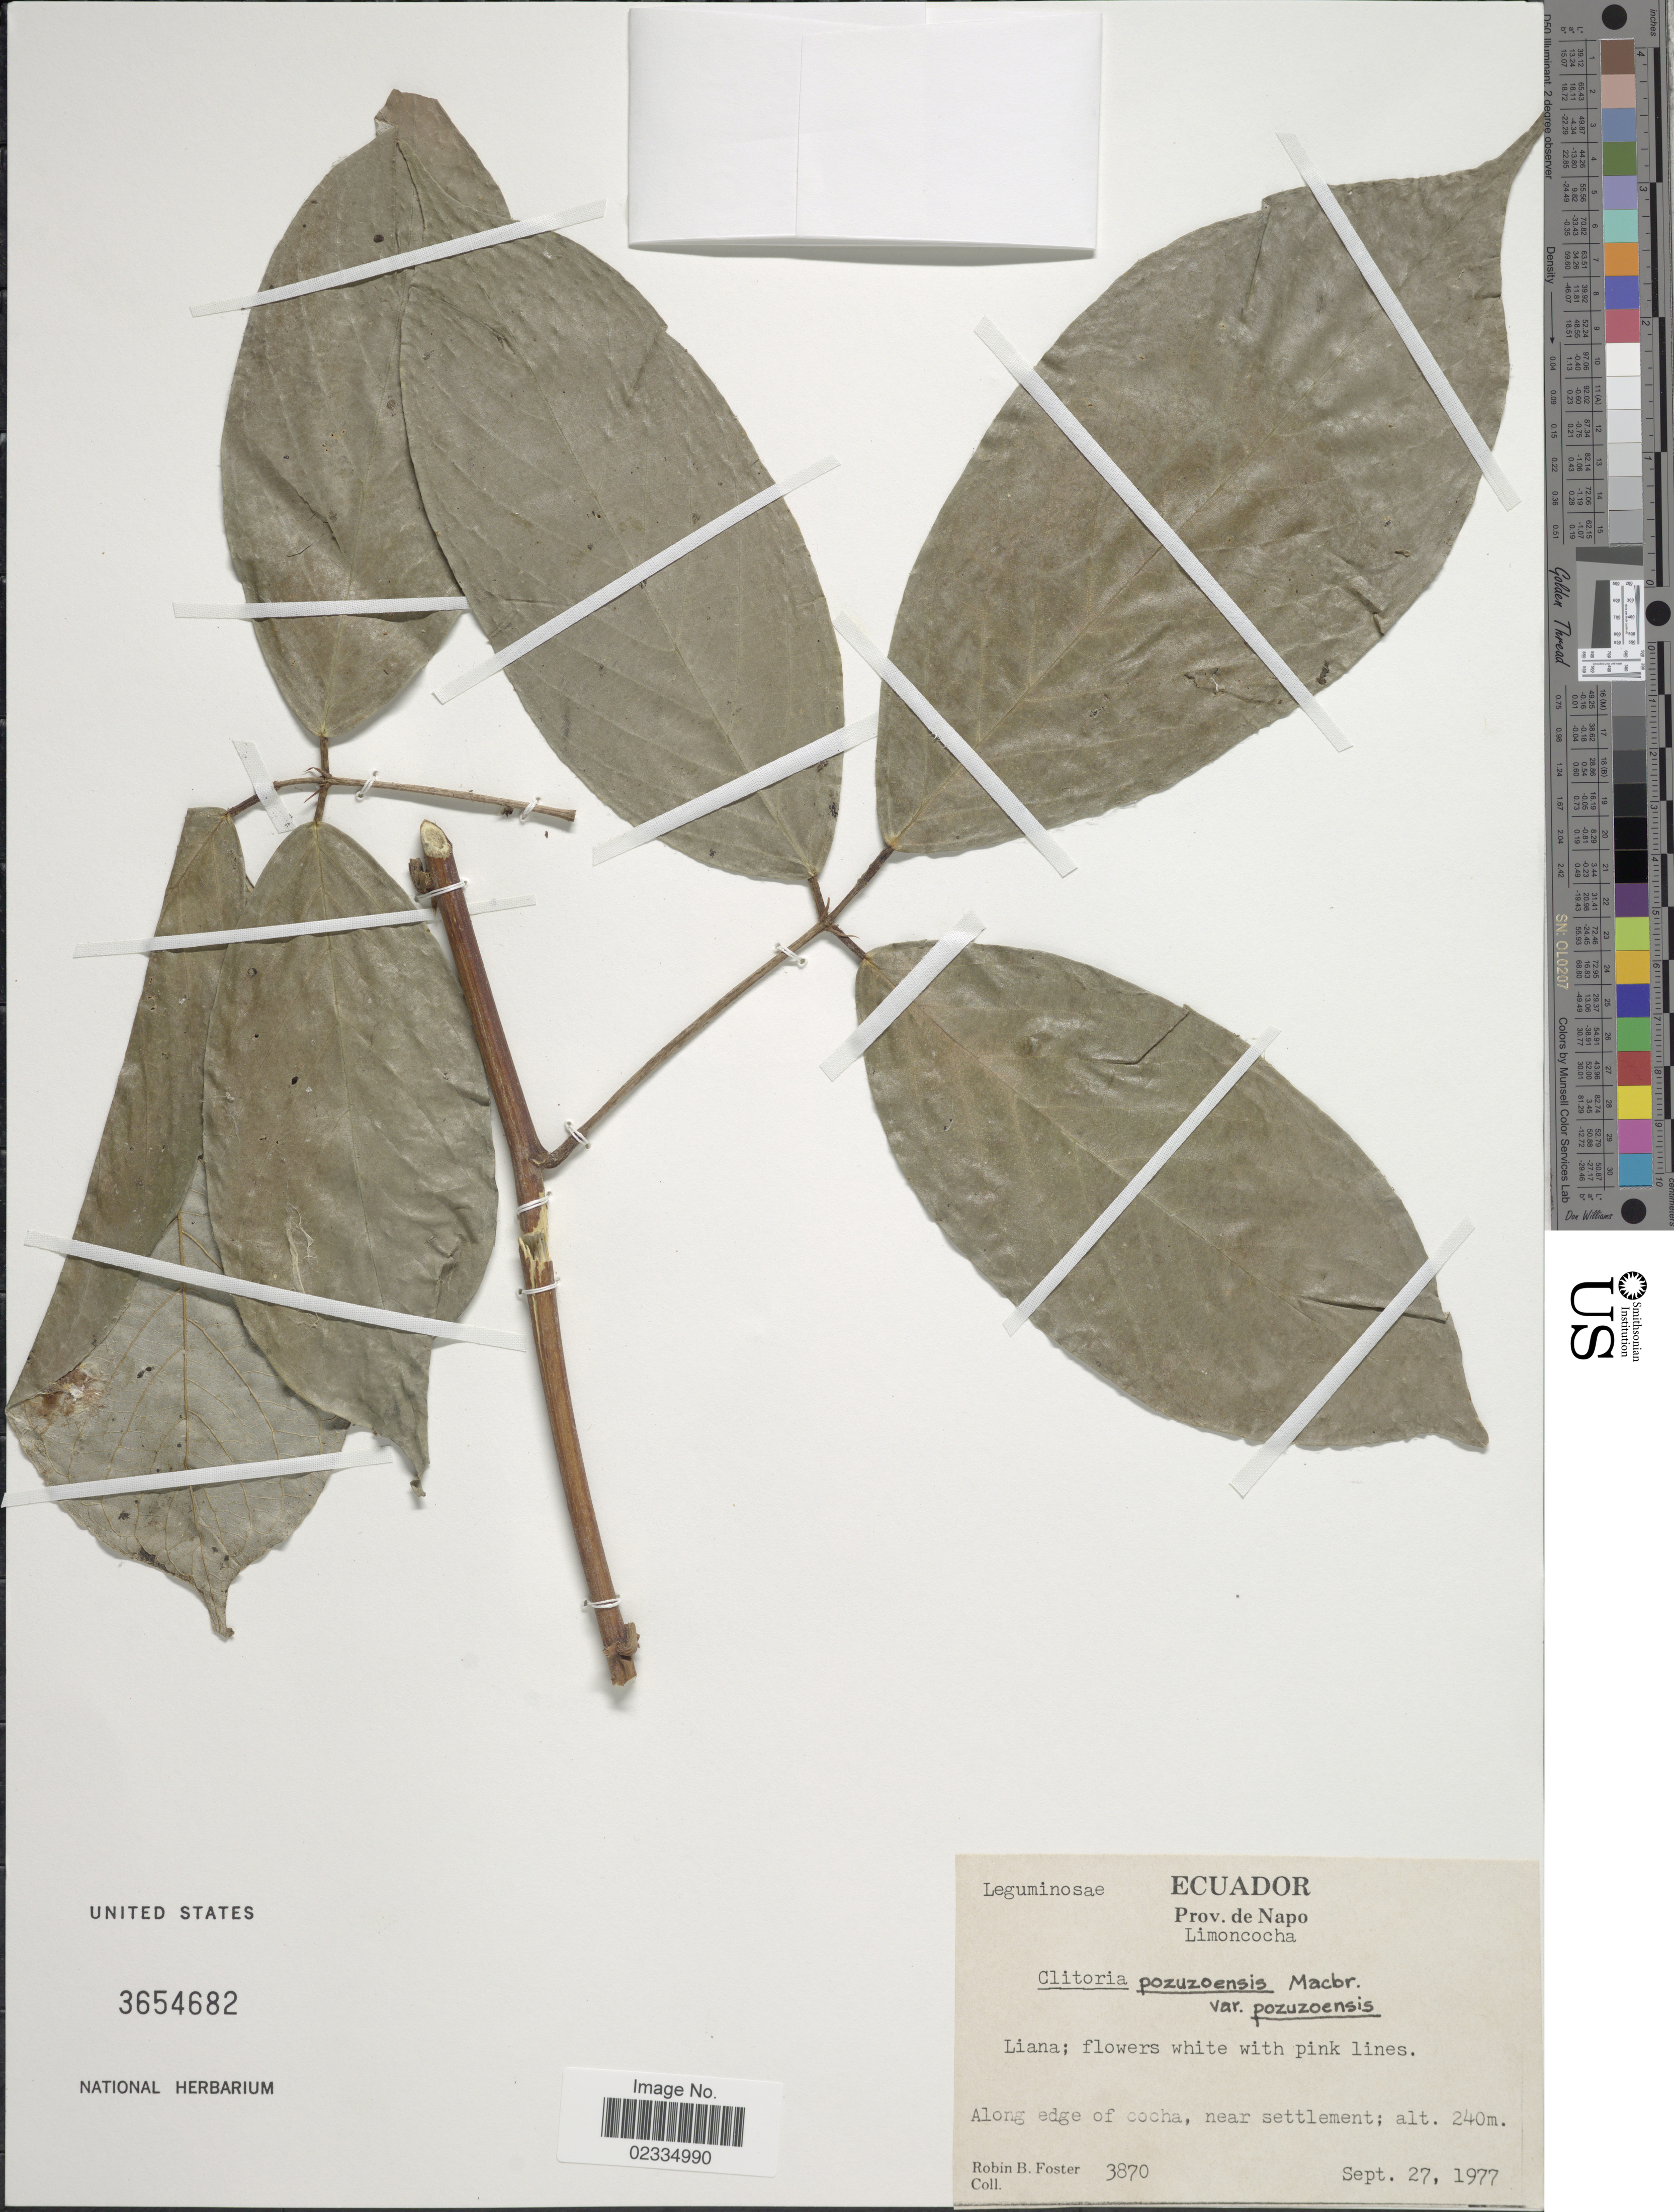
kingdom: Plantae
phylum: Tracheophyta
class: Magnoliopsida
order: Fabales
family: Fabaceae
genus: Clitoria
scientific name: Clitoria pozuzoensis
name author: J.F. Macbr.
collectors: R. B. Foster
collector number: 3870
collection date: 1977-09-27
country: Ecuador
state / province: Napo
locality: Limoncocha. Along edge of cocha, near settlement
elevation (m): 240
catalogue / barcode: US 3654682